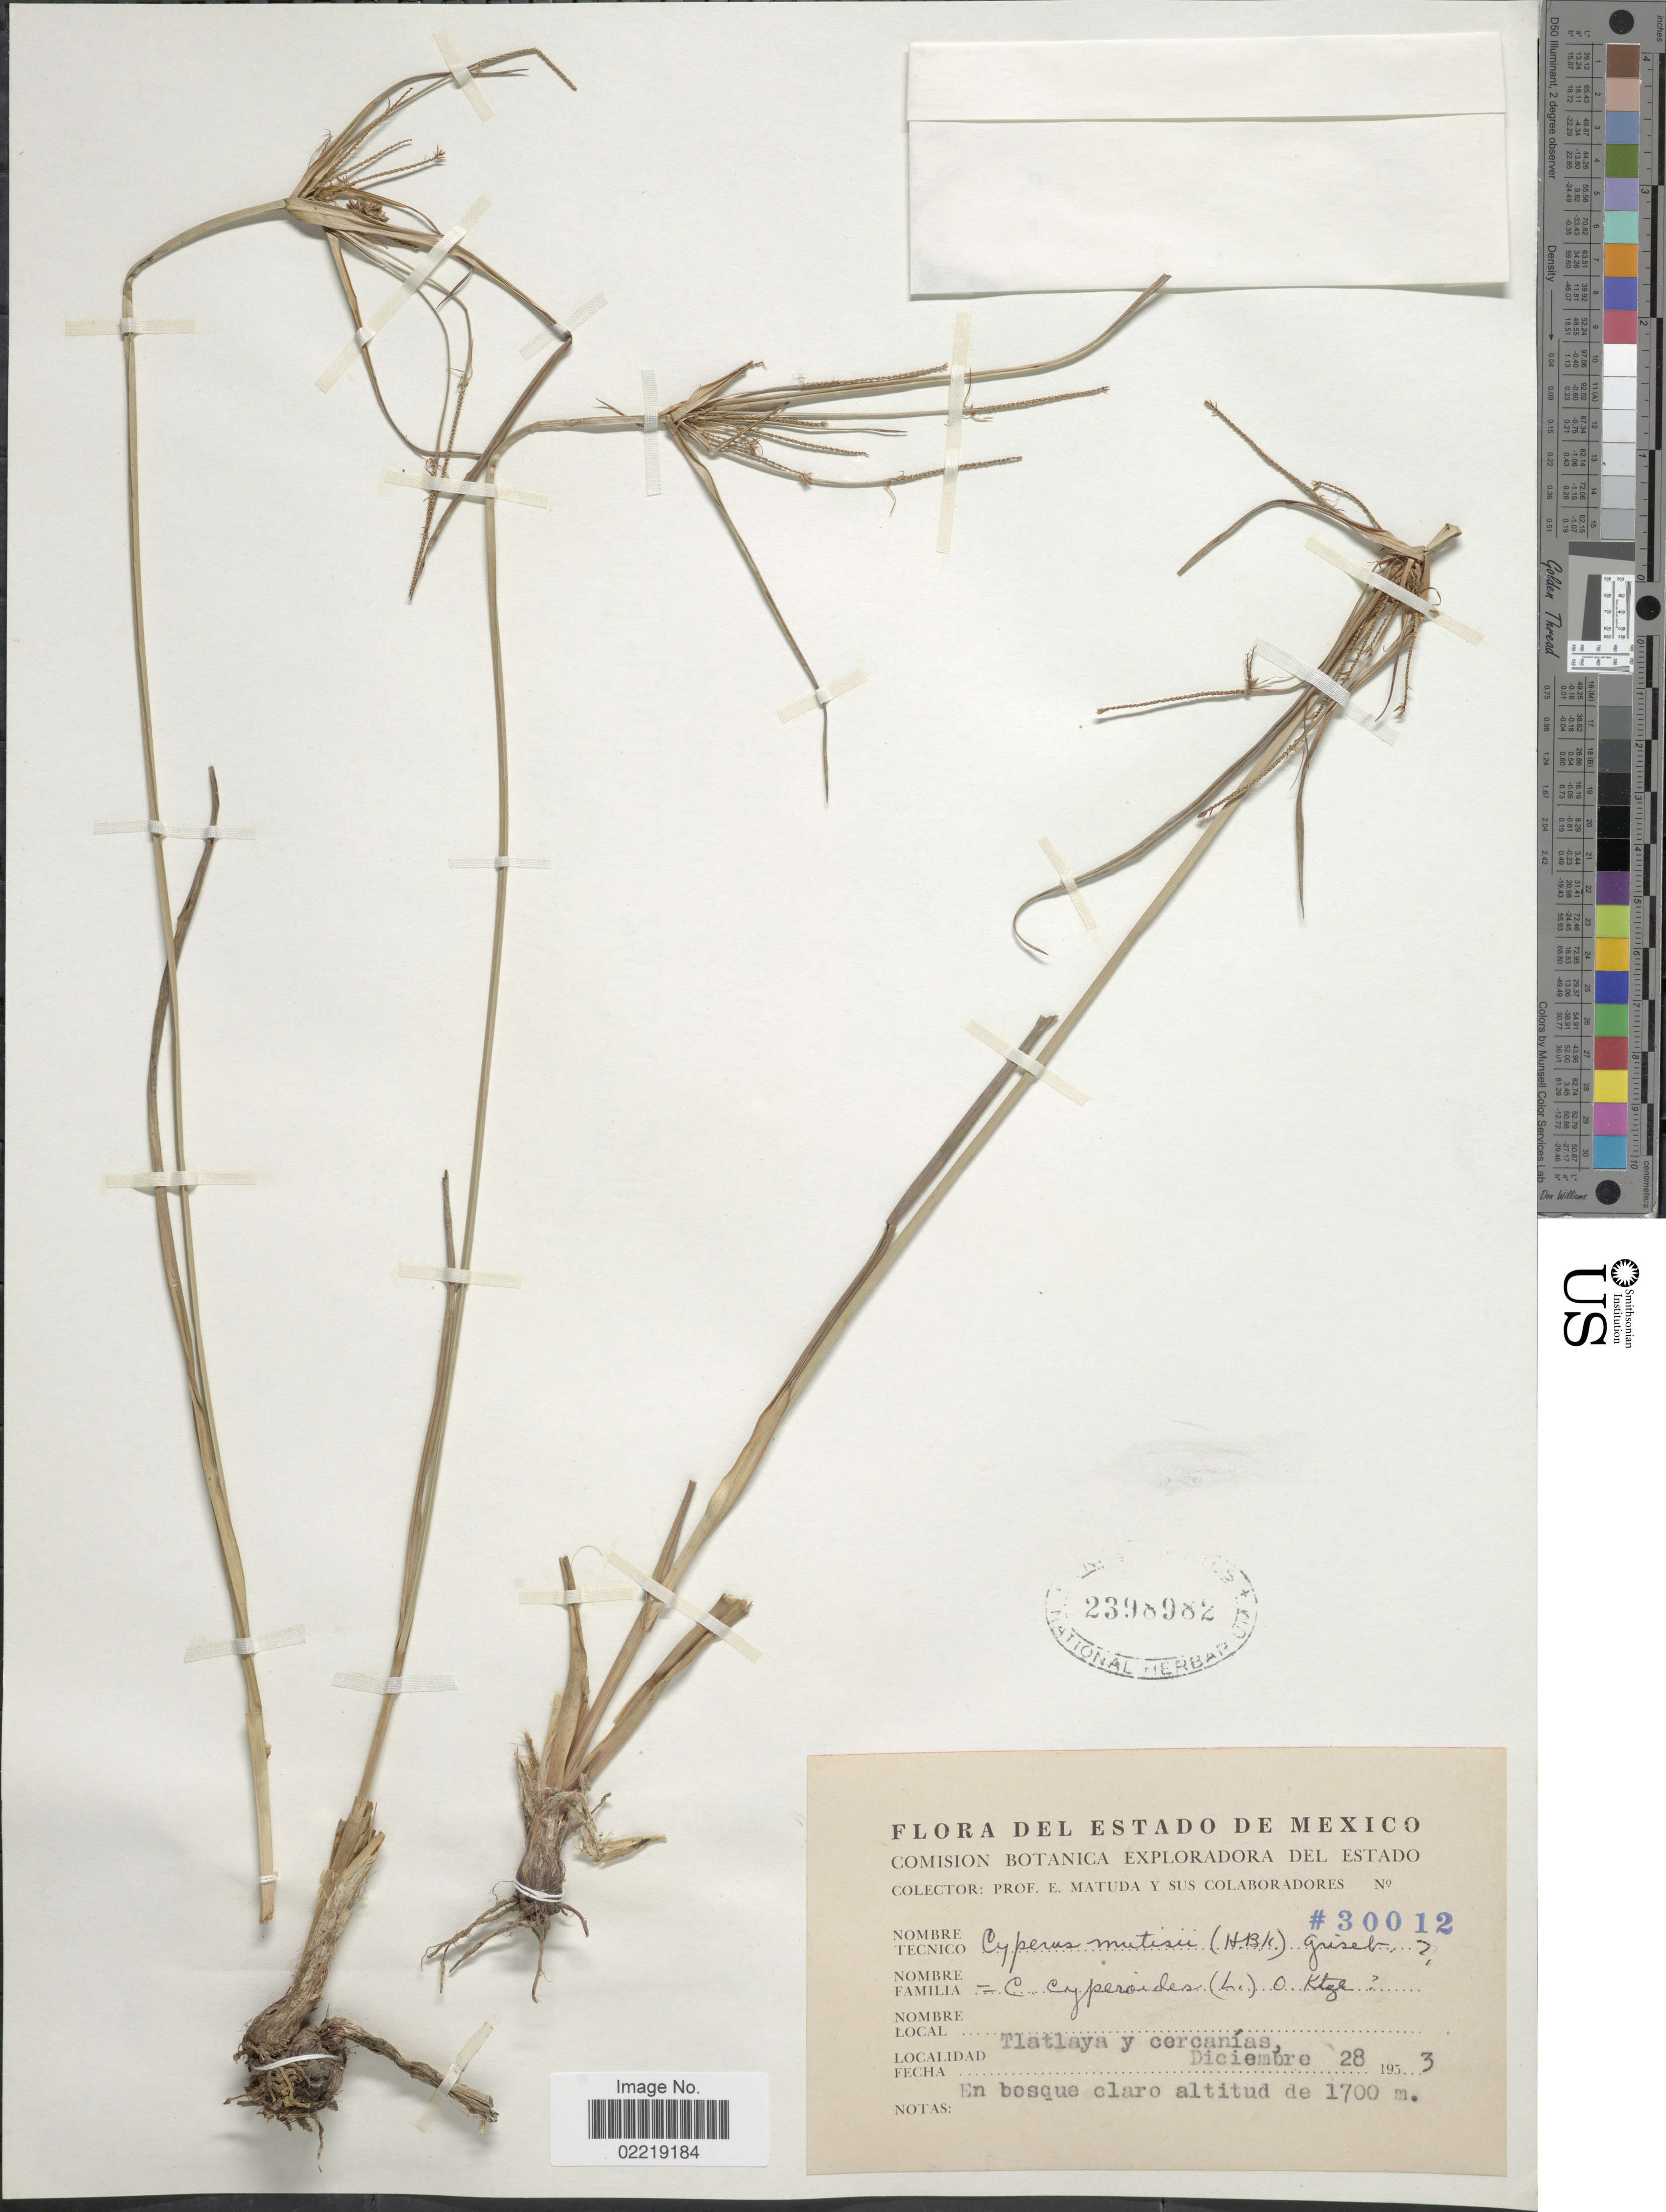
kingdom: Plantae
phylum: Tracheophyta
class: Liliopsida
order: Poales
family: Cyperaceae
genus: Cyperus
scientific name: Cyperus mutisii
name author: (Kunth) Andersson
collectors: E. Matuda & et al.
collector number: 30012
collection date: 1953-12-28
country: Mexico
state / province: México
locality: Estado de Mexico. Tlatlaya y cercanias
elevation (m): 1700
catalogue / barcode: US 2398982